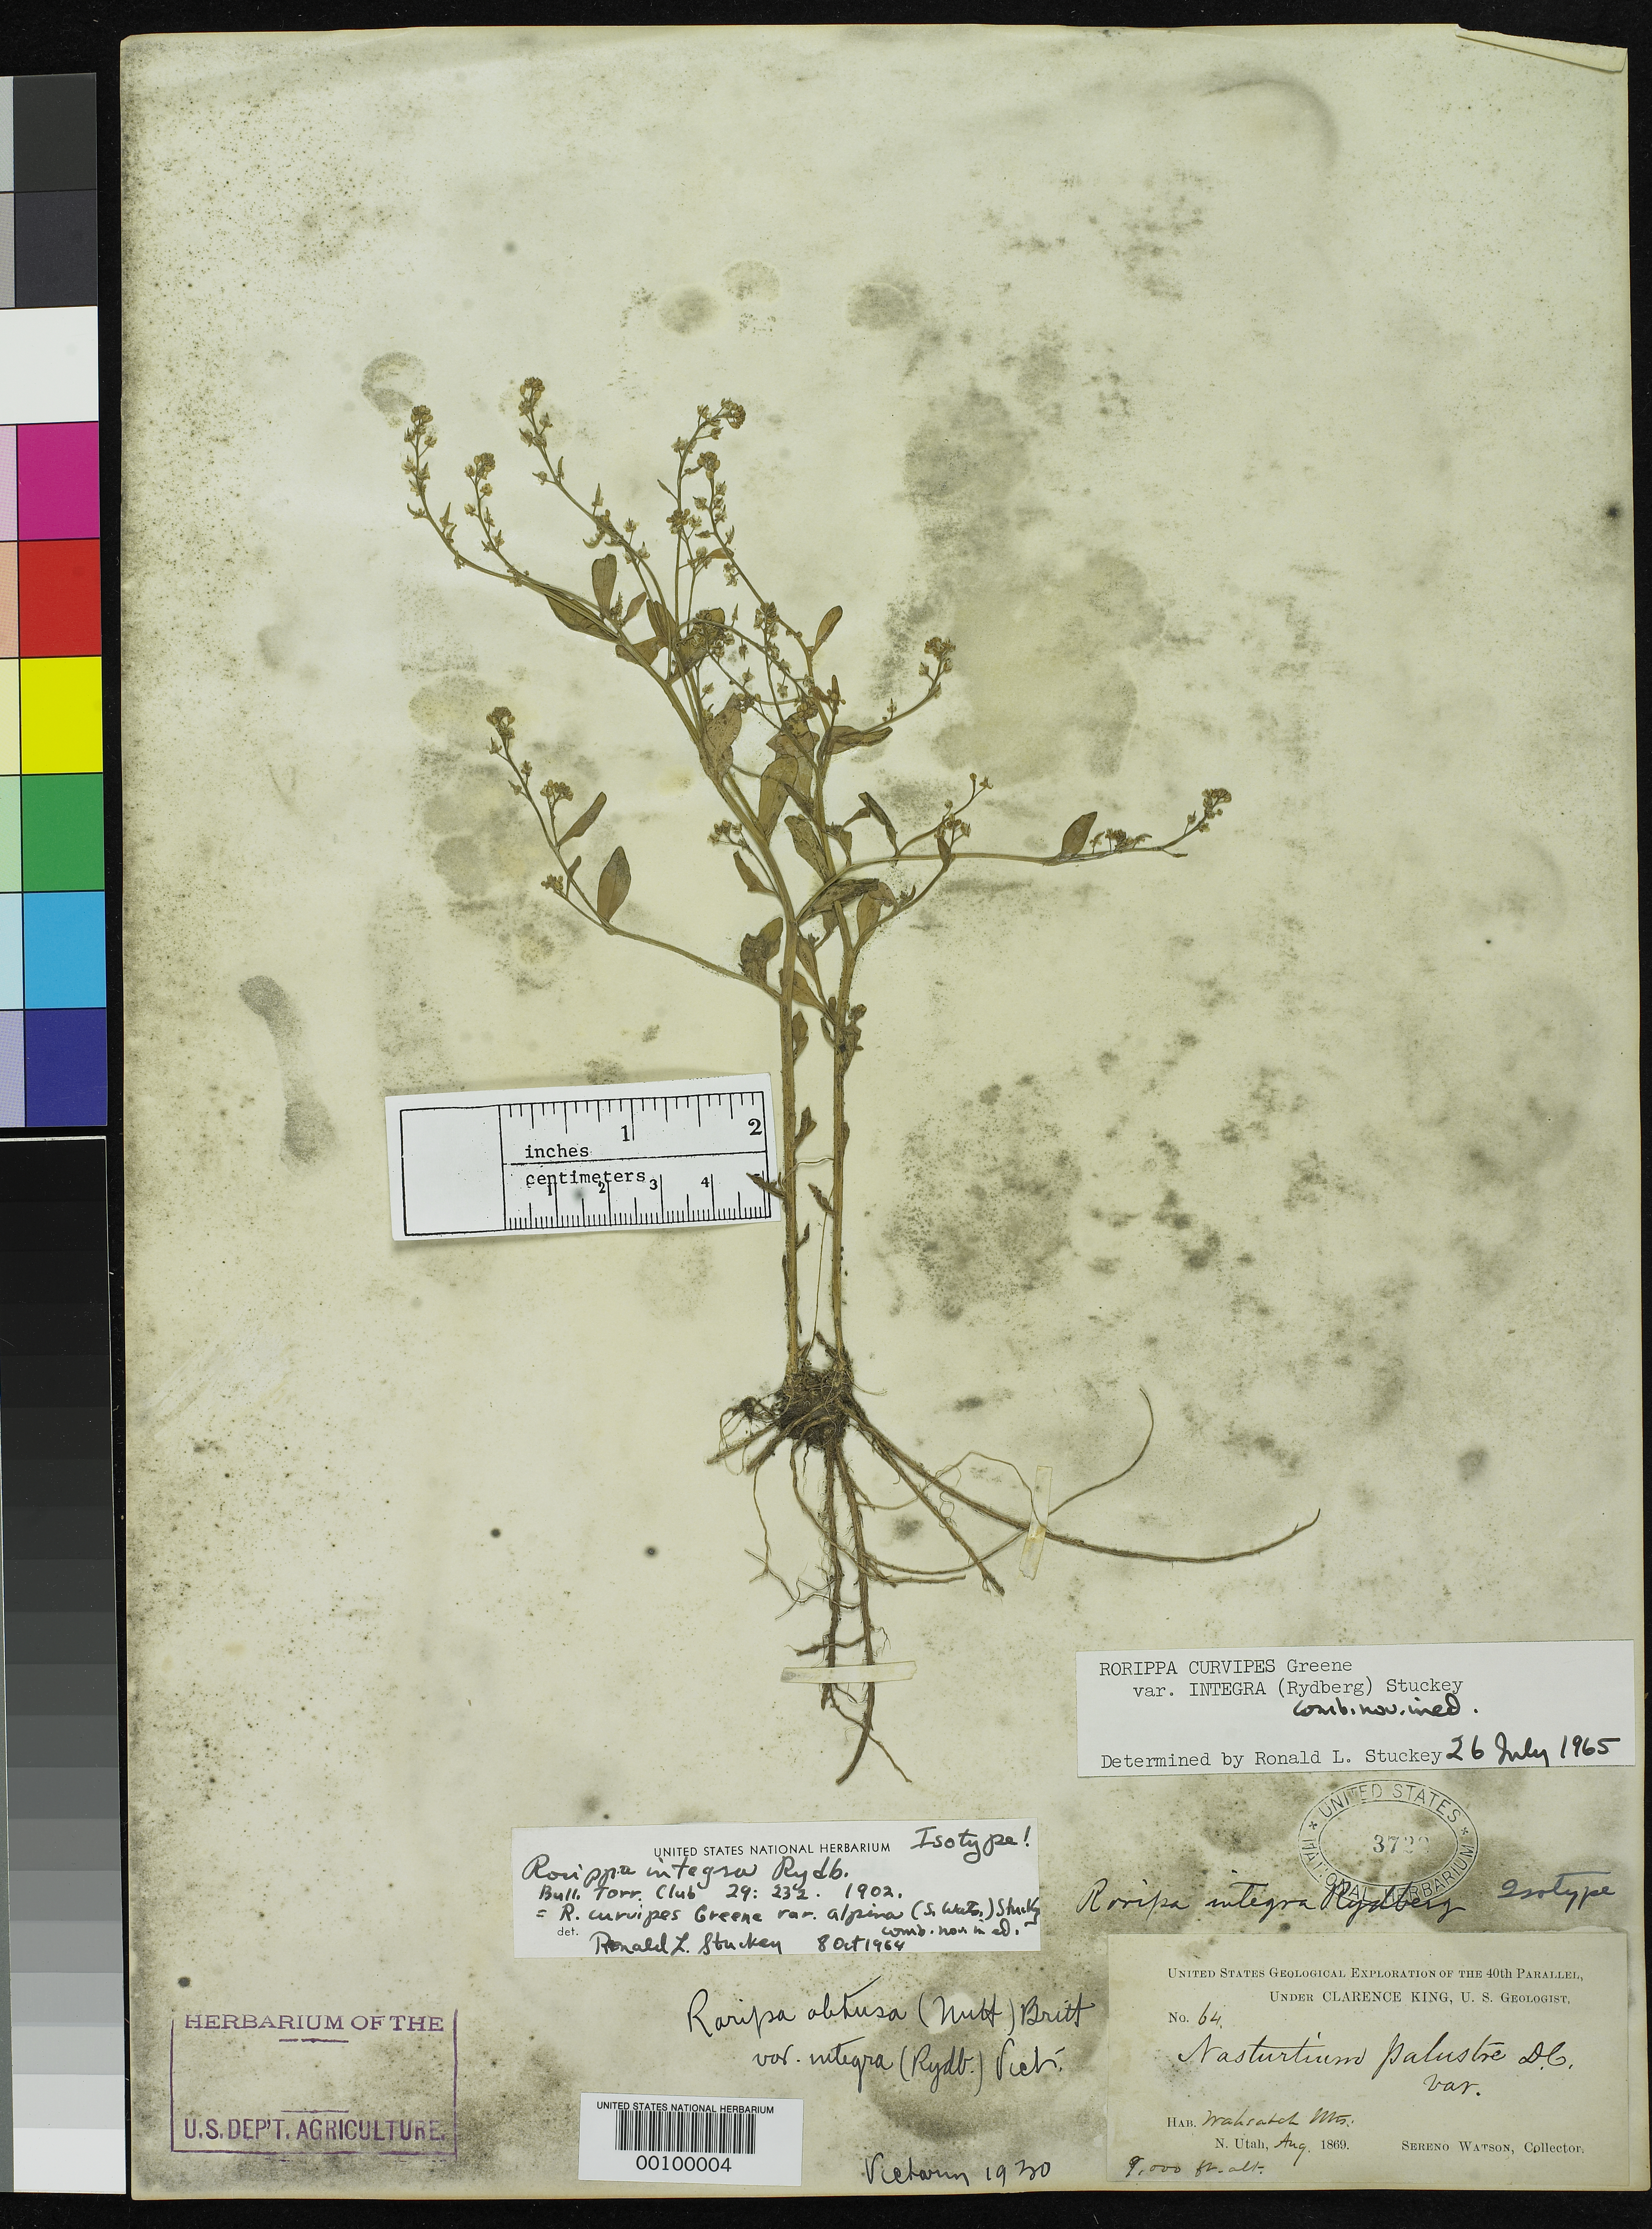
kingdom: Plantae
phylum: Tracheophyta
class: Magnoliopsida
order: Brassicales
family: Brassicaceae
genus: Rorippa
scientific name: Rorippa integra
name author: Rydb.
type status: Isotype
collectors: S. Watson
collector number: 64 p.p.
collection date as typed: Aug 1869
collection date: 1869-08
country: United States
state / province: Utah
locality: Wasatch Mts.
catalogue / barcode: US 3722